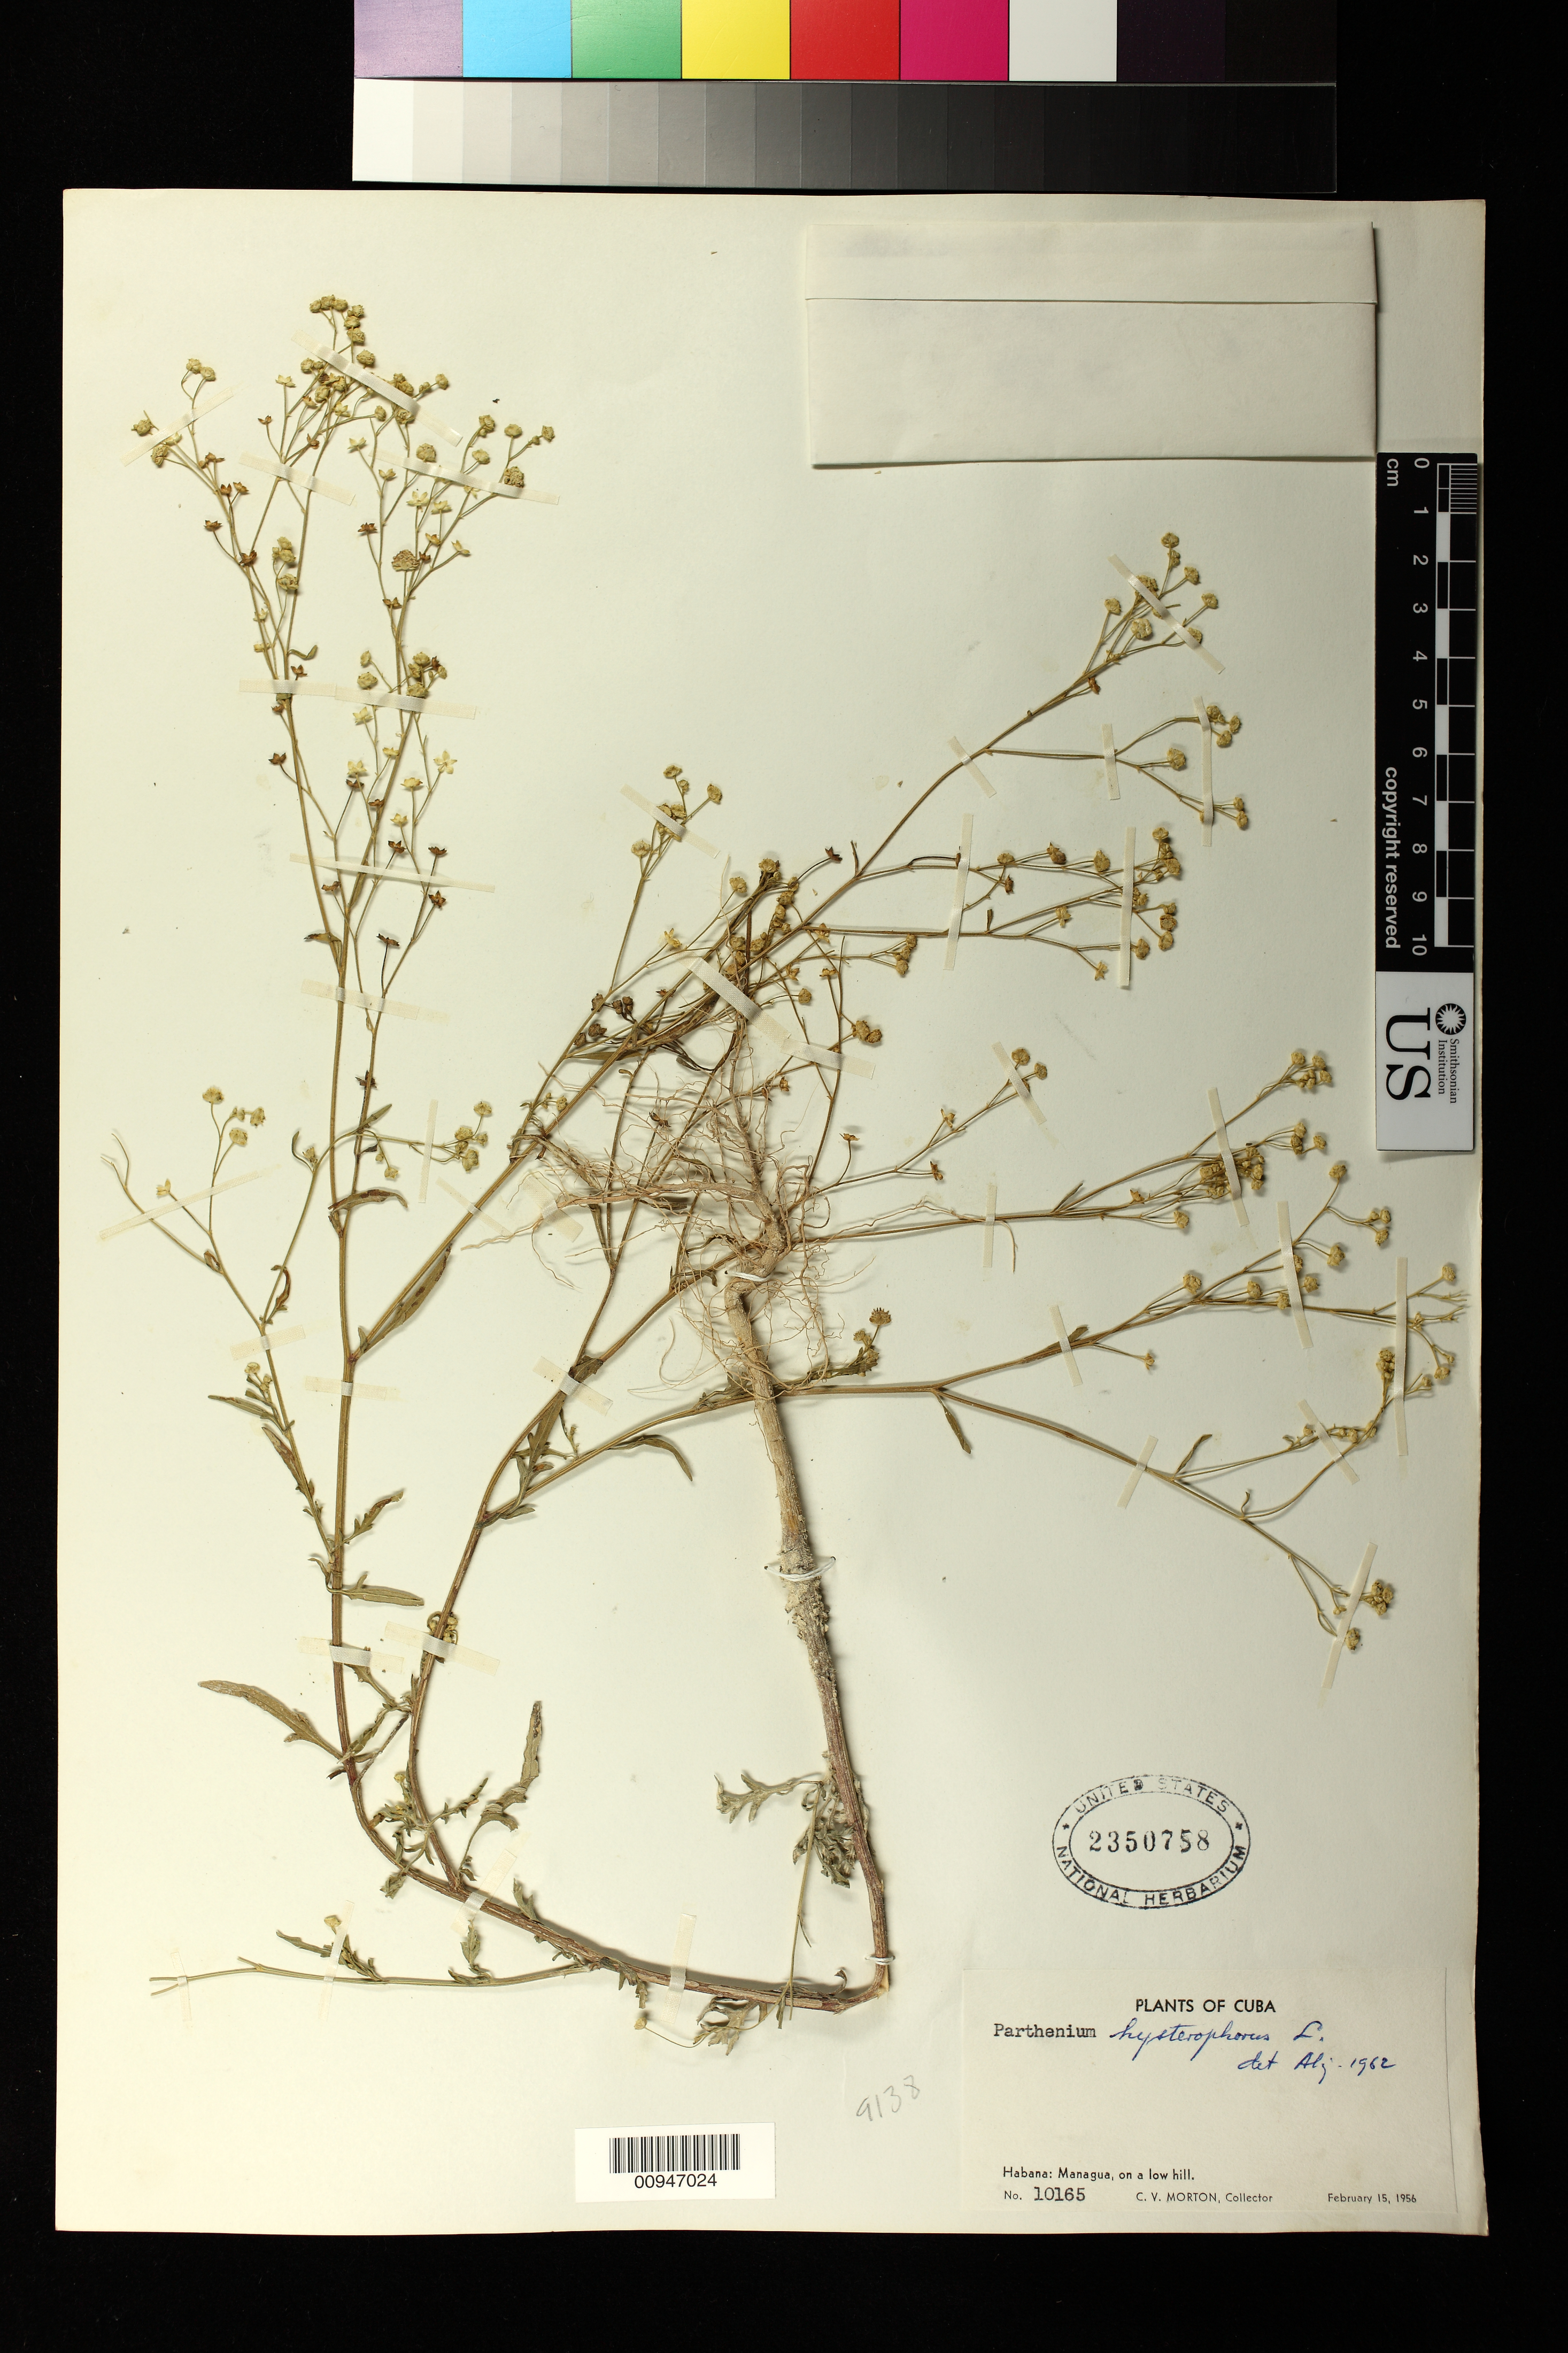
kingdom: Plantae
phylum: Tracheophyta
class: Magnoliopsida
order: Asterales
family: Asteraceae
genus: Parthenium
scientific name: Parthenium hysterophorus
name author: L.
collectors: C. V. Morton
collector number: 10165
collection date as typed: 15 Feb 1956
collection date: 1956-02-15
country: Cuba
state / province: La Habana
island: Cuba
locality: Habana, Managua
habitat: On a low hill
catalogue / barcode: US 2350758